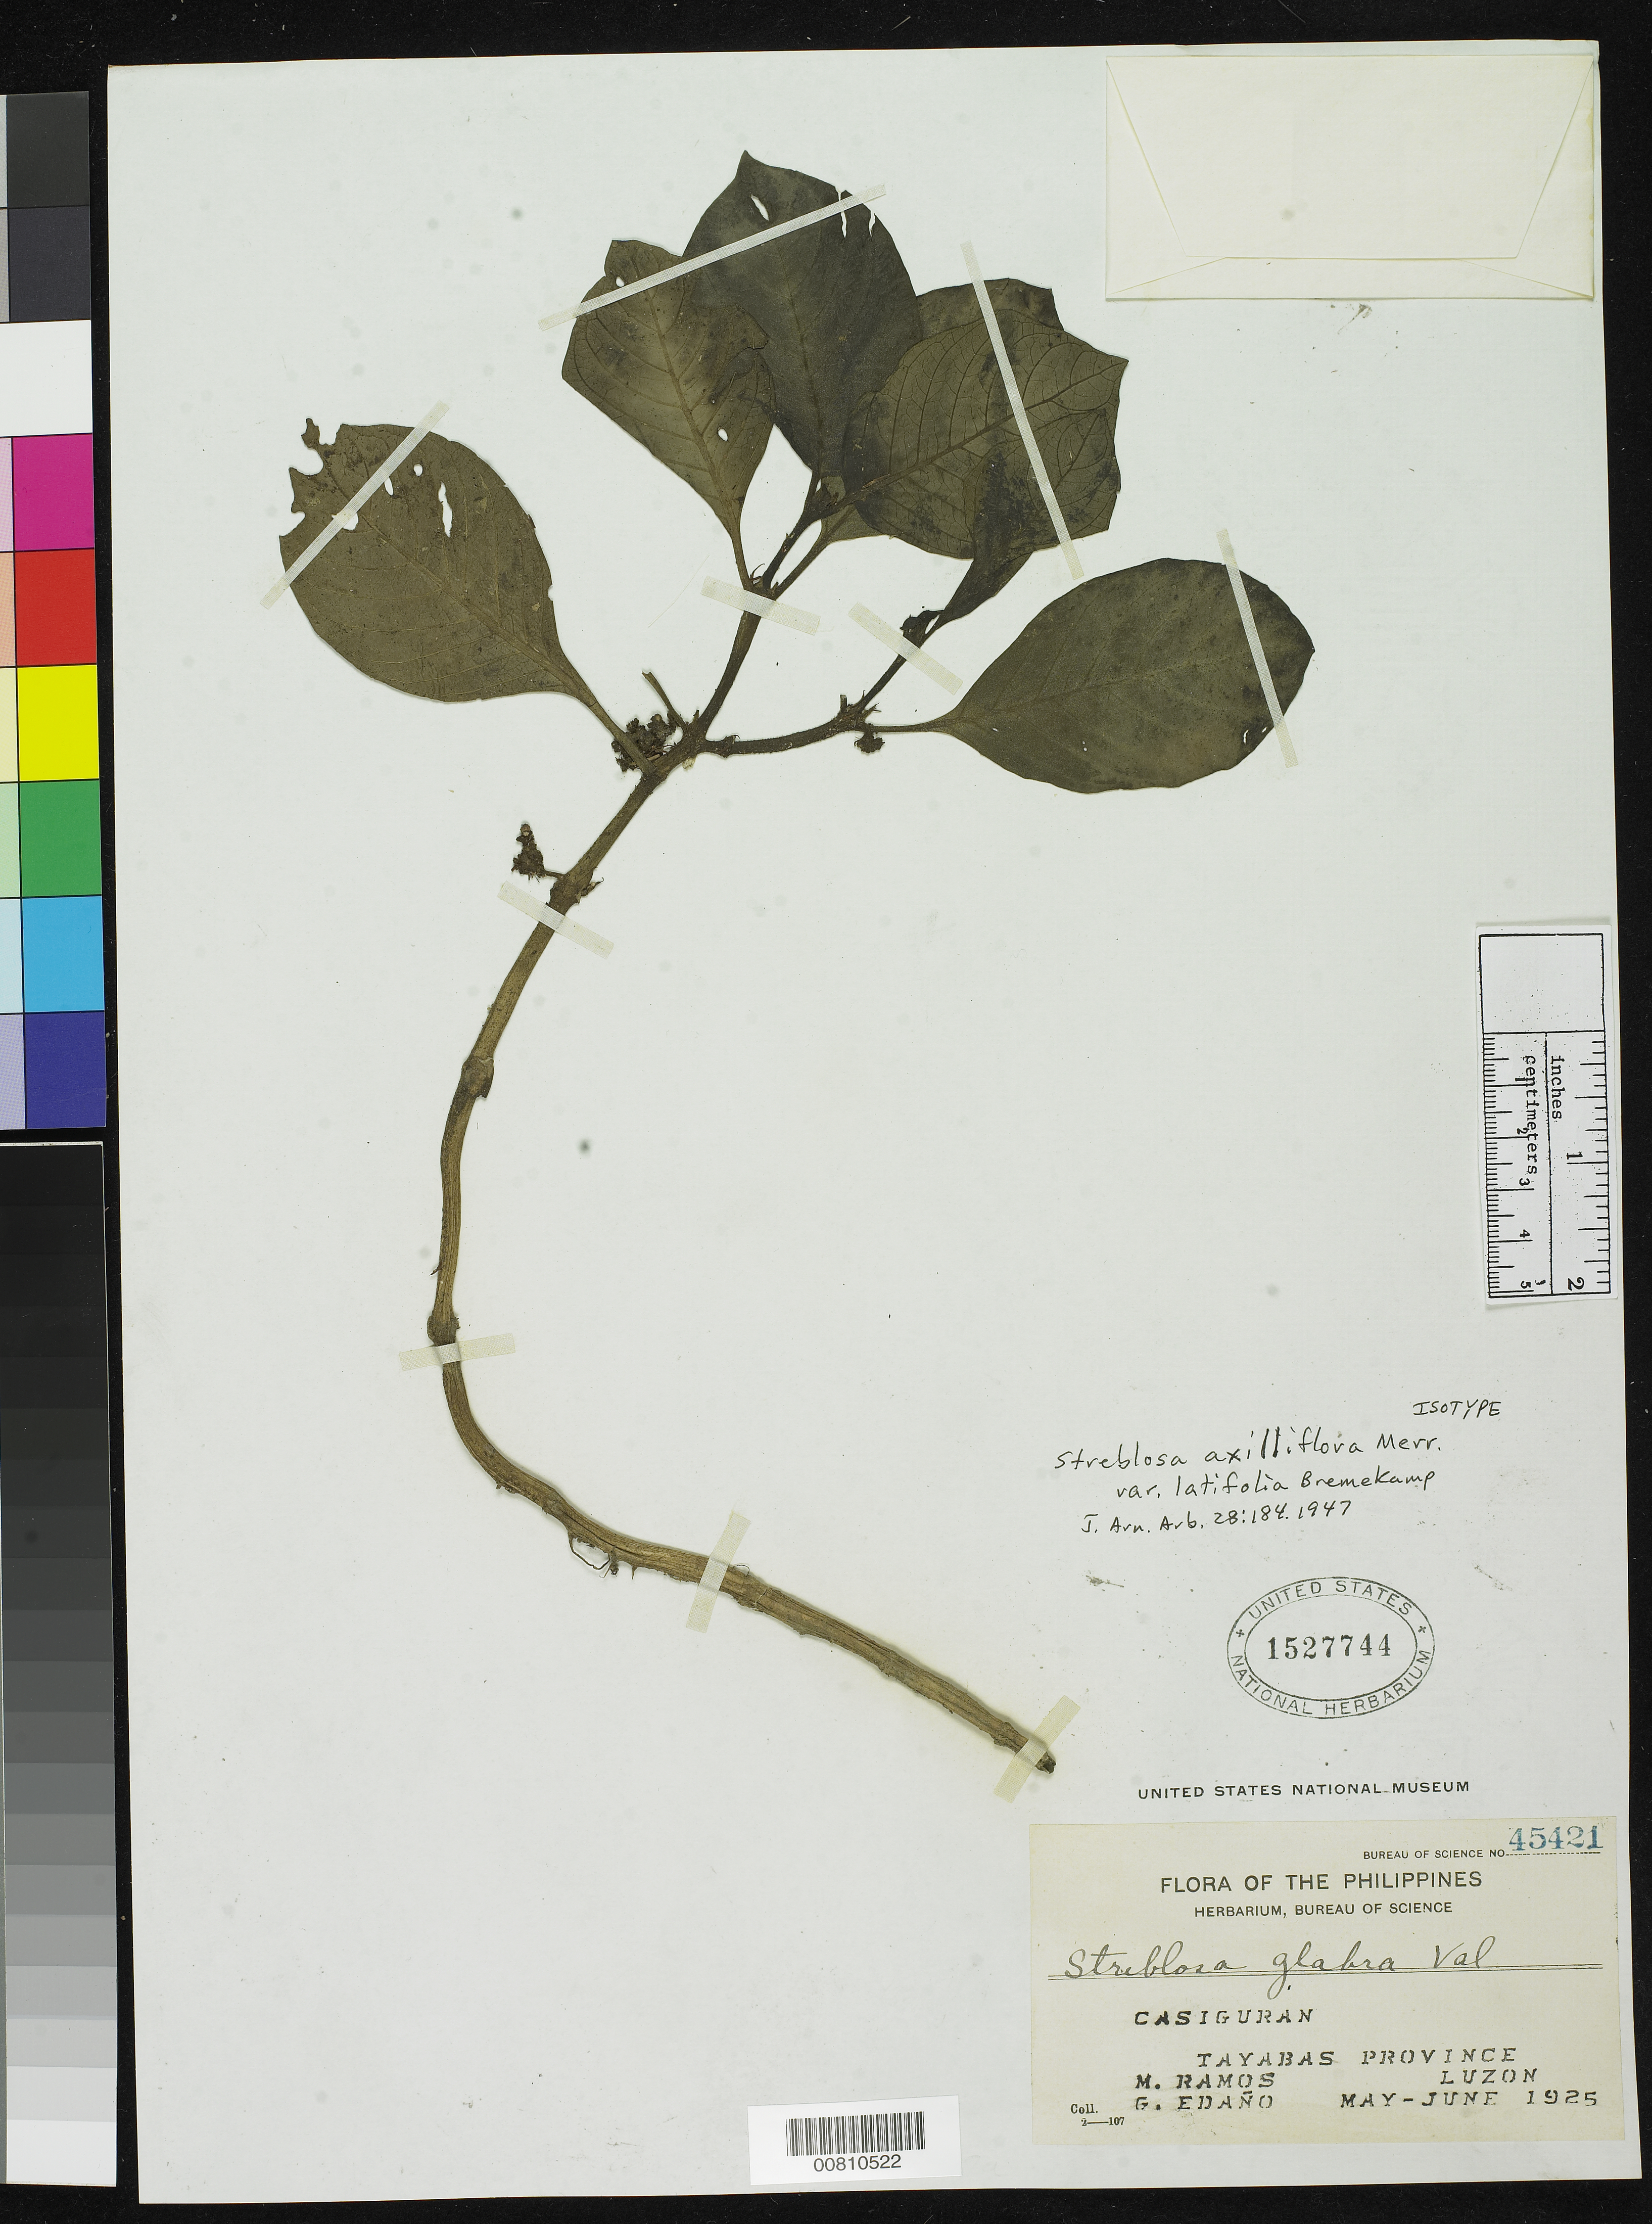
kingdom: Plantae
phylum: Tracheophyta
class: Magnoliopsida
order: Gentianales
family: Rubiaceae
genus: Streblosa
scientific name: Streblosa axilliflora var. latifolia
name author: Bremek.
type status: Isotype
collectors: M. Ramos & G. Ecaño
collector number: Bur. Sci. 45421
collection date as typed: May 1925 to Jun 1925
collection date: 1925-05/1925-06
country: Philippines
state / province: Calabarzon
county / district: Quezon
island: Luzon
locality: Casiguran, Tayabas Province.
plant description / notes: Holotype at NY.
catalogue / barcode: US 1527744